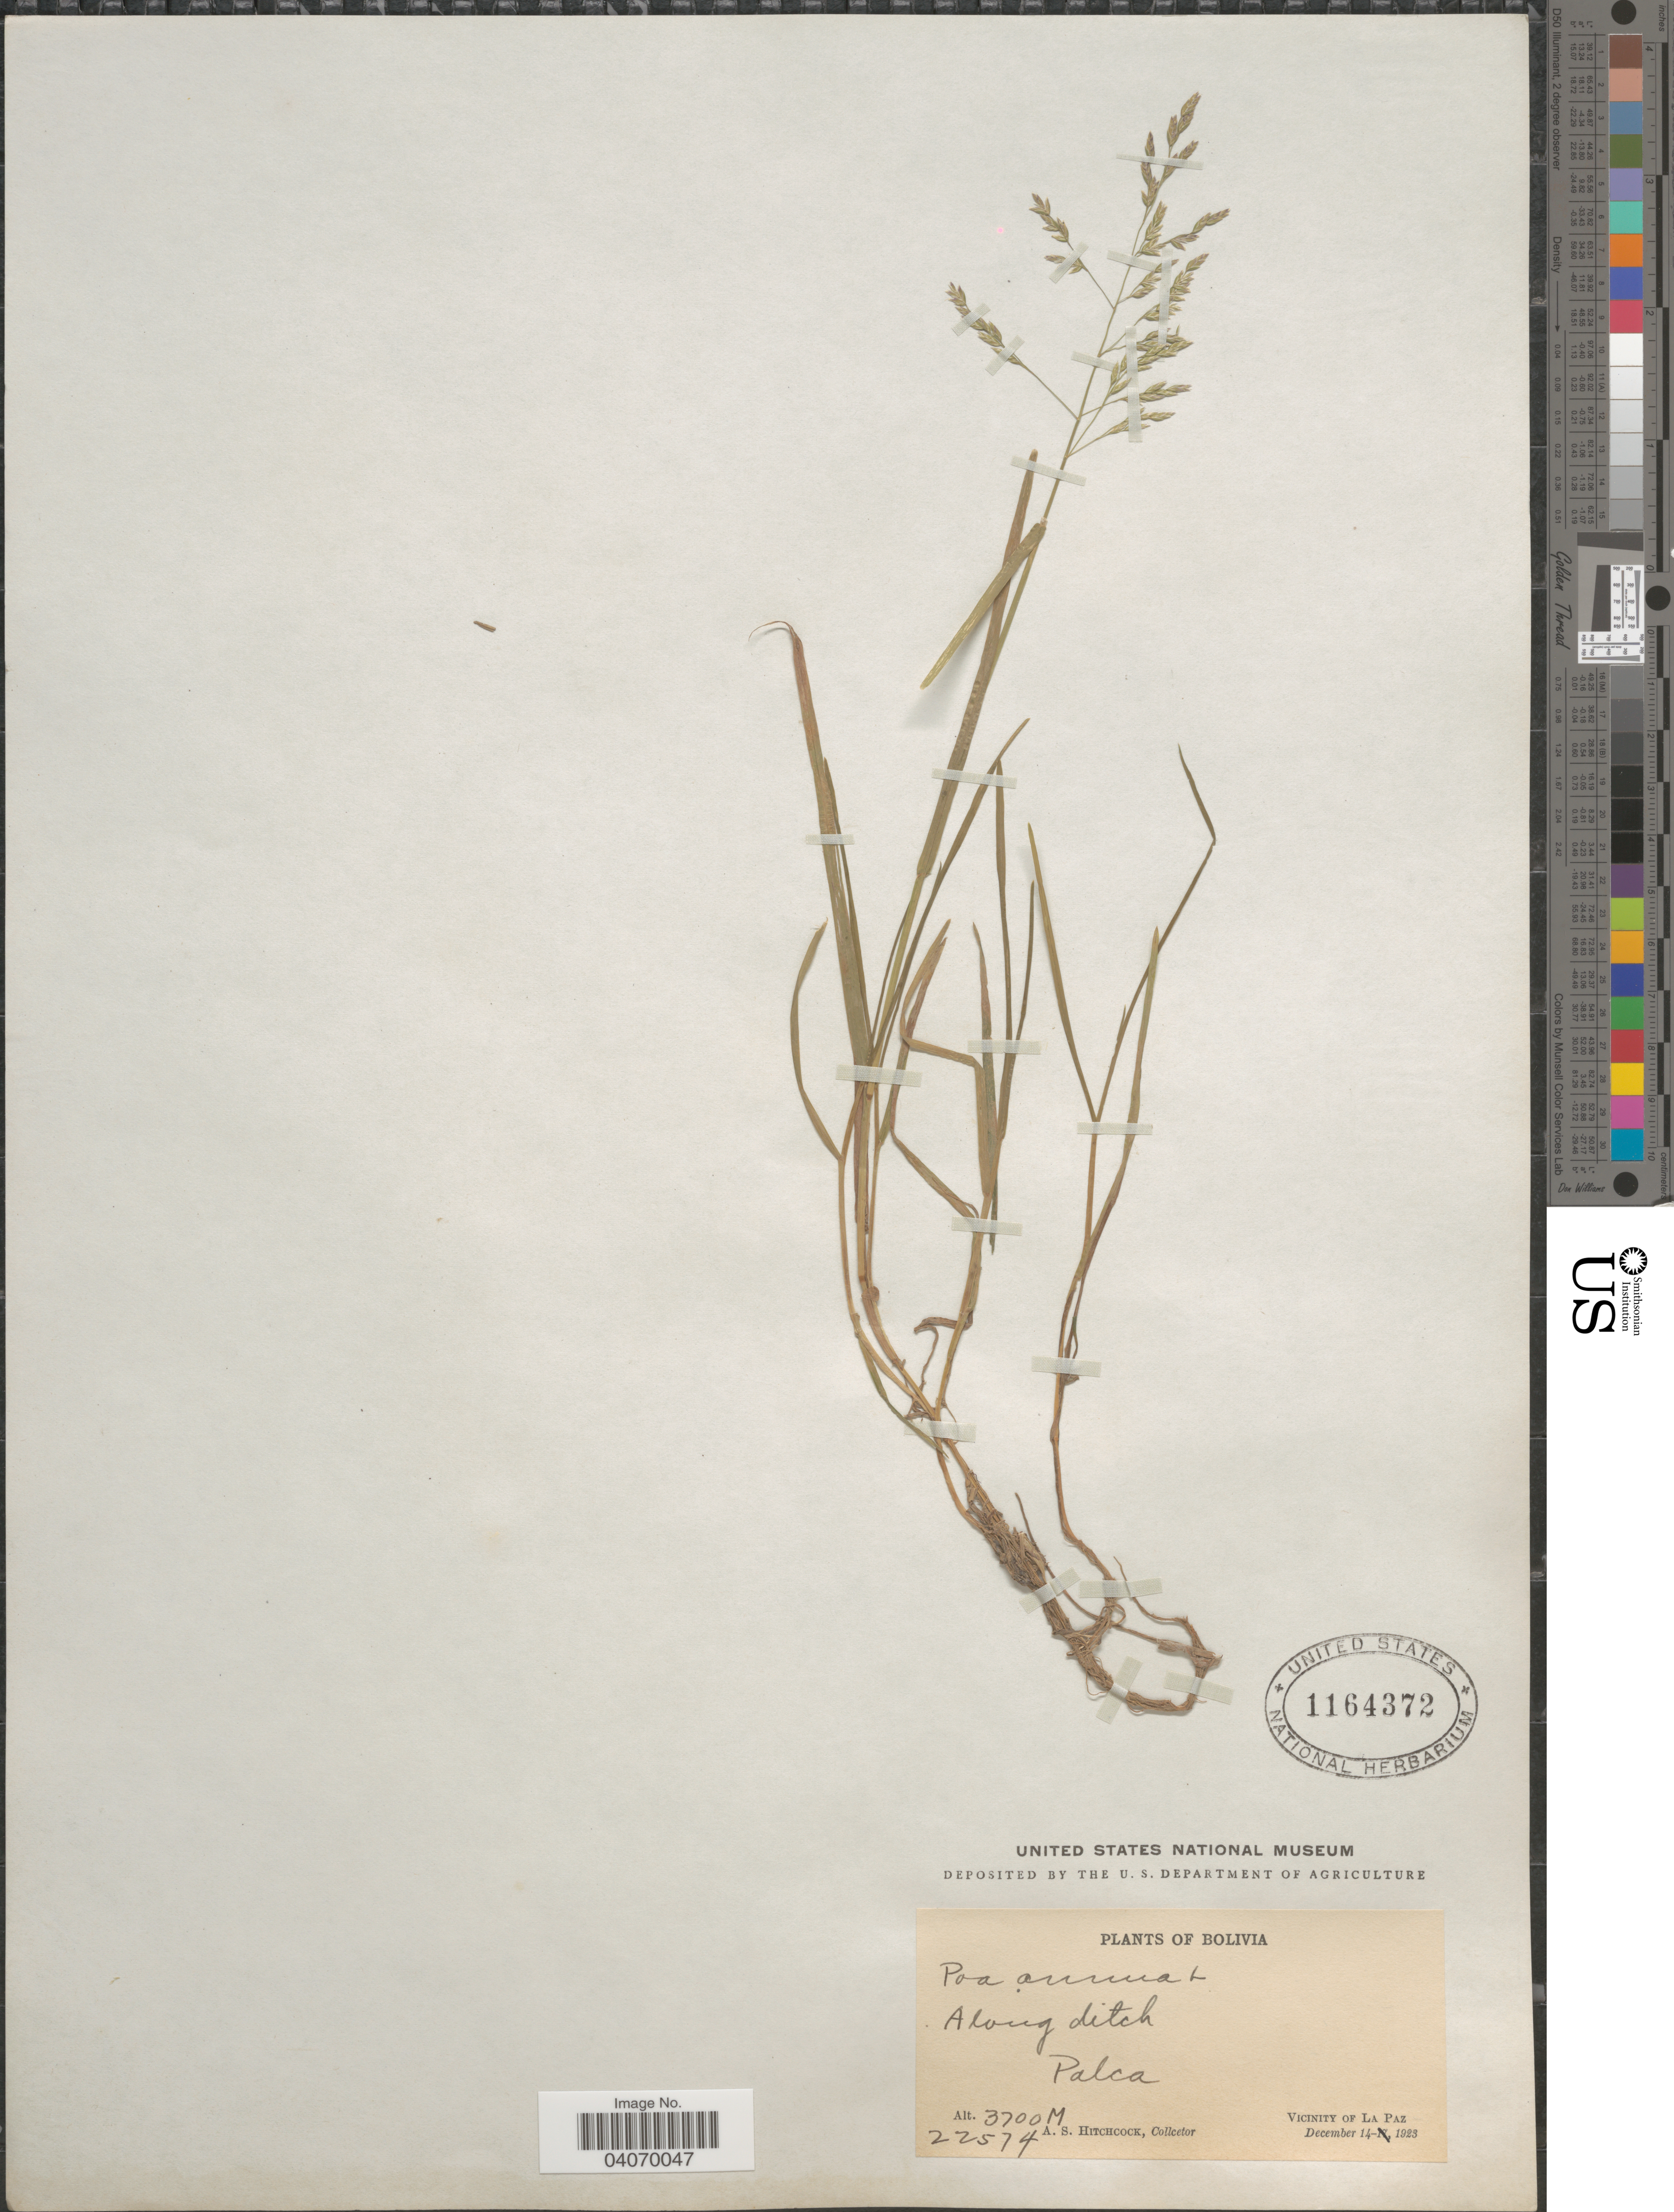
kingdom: Plantae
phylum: Tracheophyta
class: Liliopsida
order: Poales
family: Poaceae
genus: Poa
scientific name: Poa annua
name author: L.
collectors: A. S. Hitchcock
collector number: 22574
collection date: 1923-12-14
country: Bolivia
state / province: La Paz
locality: Along ditch Palca. Vicinity of La Paz.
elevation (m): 3700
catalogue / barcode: US 1164372